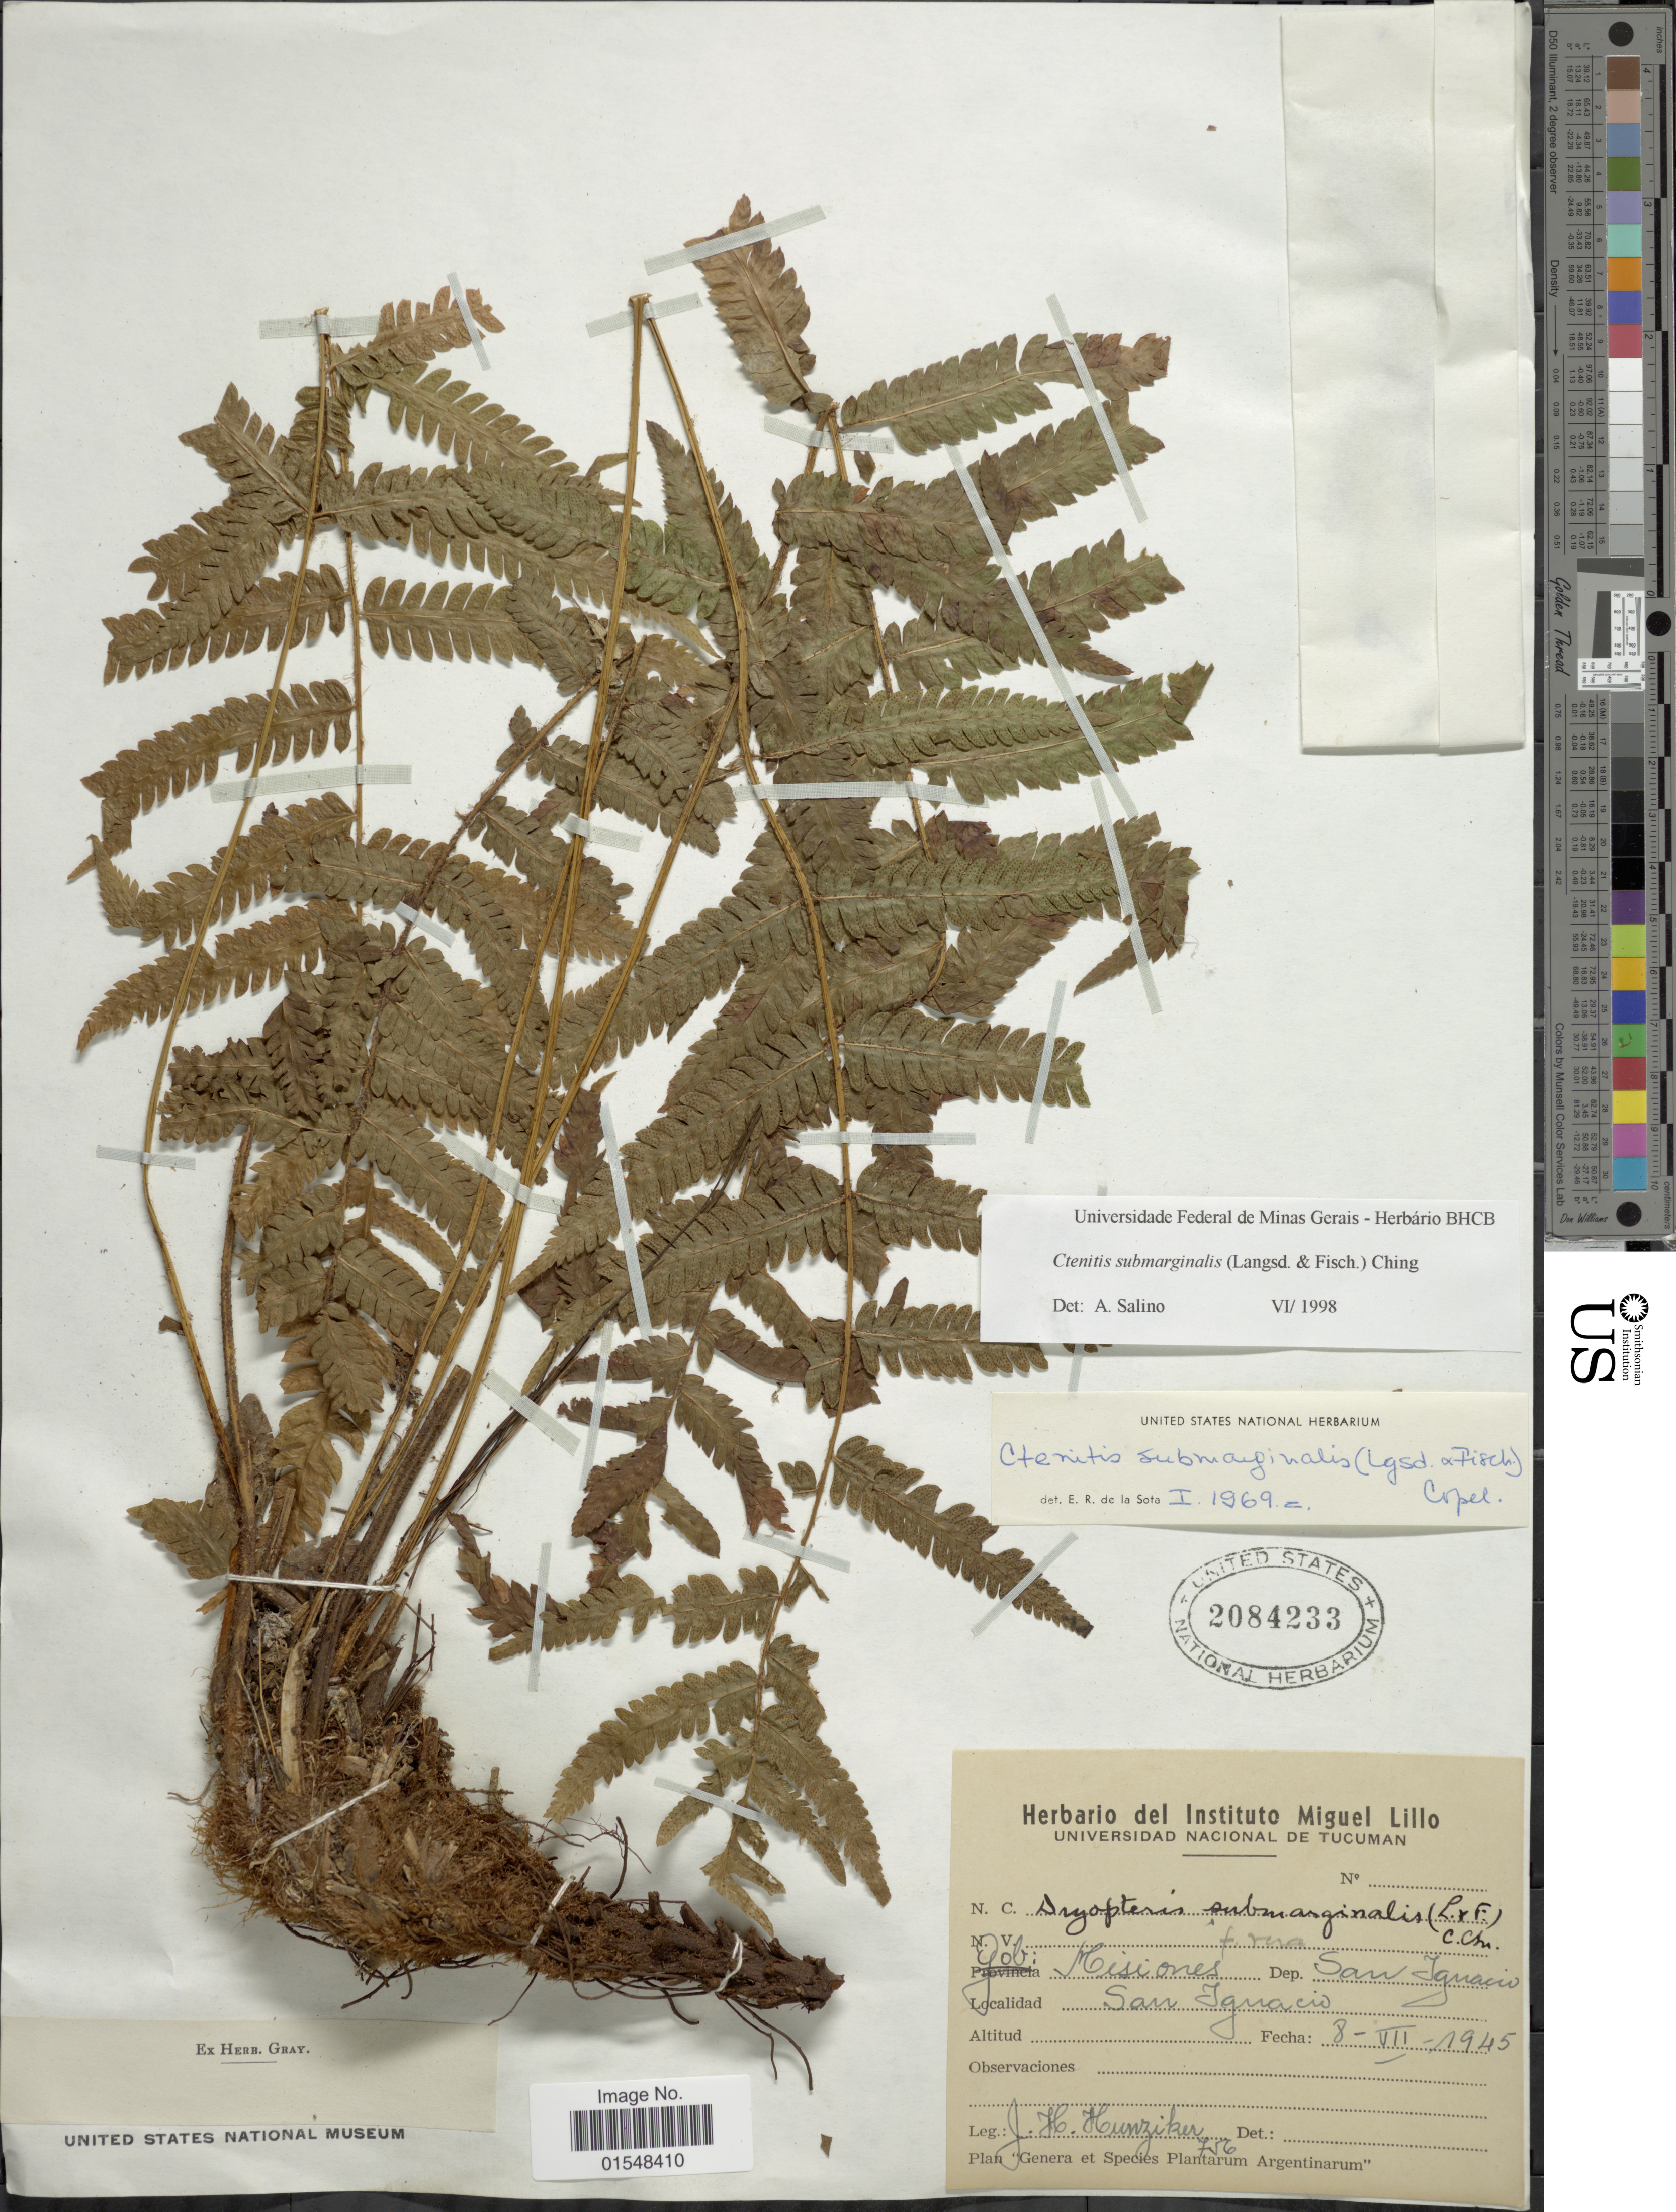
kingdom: Plantae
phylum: Tracheophyta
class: Polypodiopsida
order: Polypodiales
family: Dryopteridaceae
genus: Ctenitis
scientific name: Ctenitis submarginalis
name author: (Langsd. & Fisch.) Ching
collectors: J. H. Hunziker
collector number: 756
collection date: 1945-07-08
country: Argentina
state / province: Misiones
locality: Dep. San Ignacio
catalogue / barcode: US 2084233